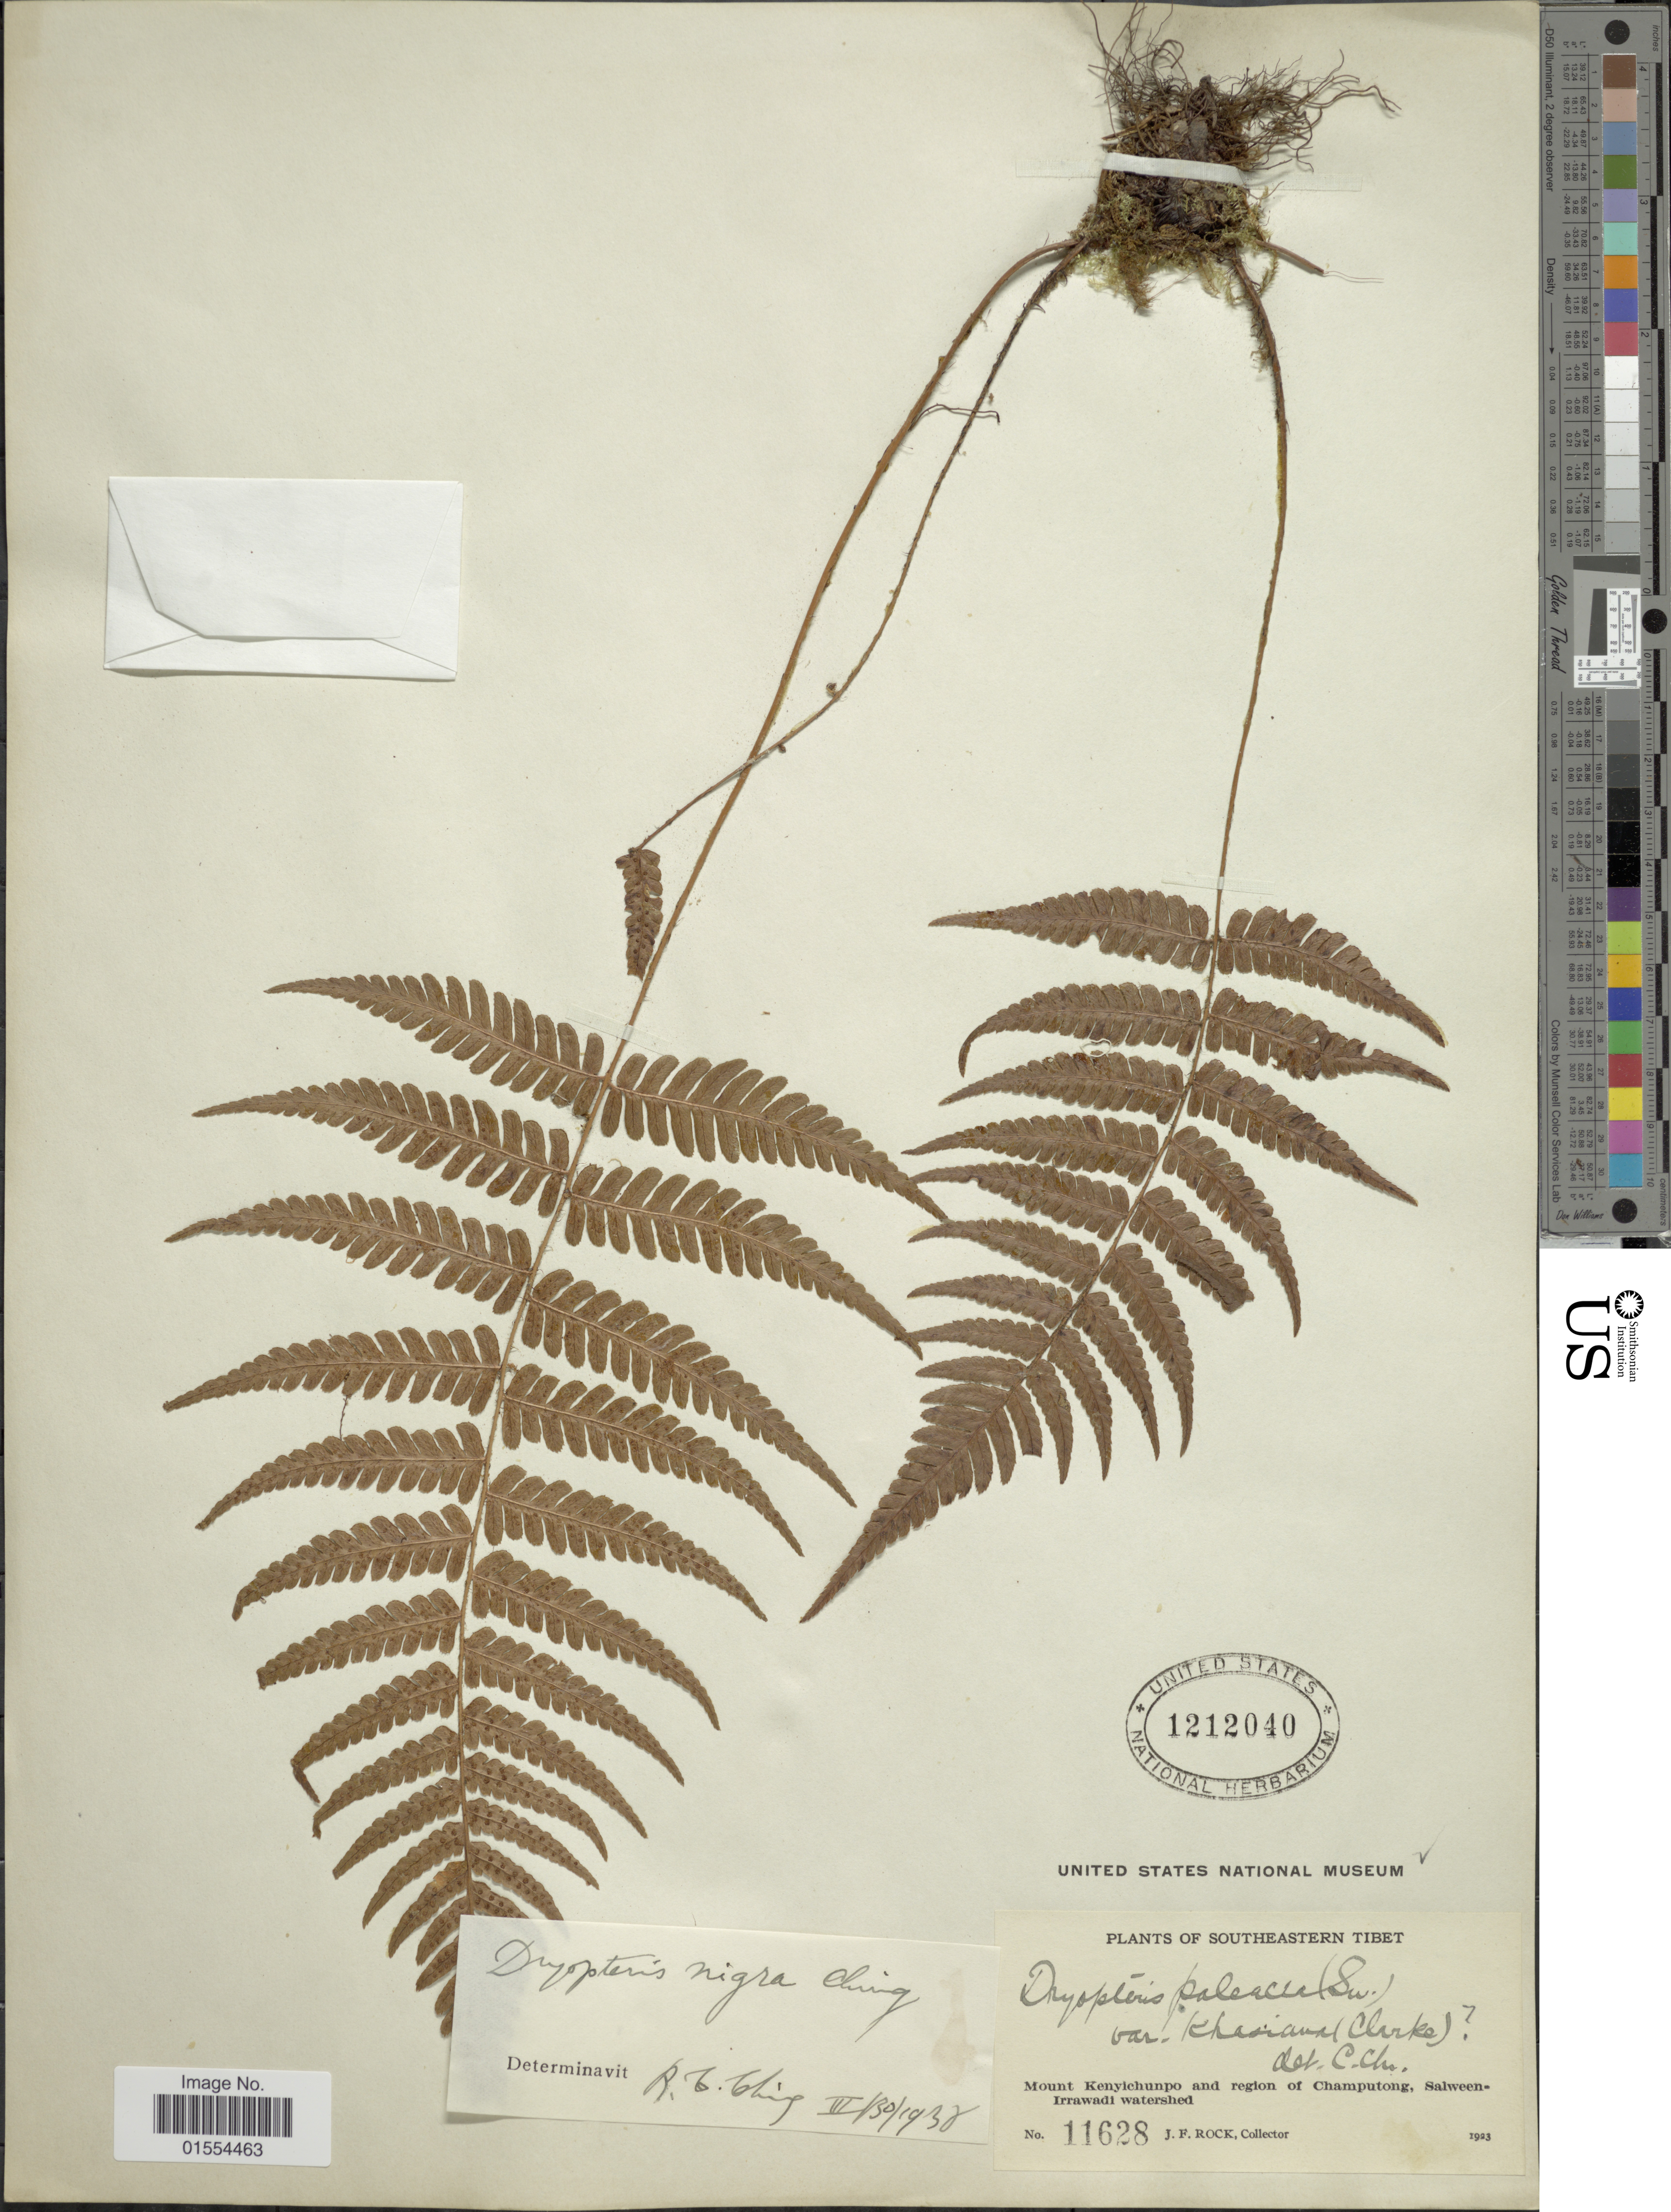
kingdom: Plantae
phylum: Tracheophyta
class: Polypodiopsida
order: Polypodiales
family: Dryopteridaceae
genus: Dryopteris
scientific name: Dryopteris nigra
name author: Ching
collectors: J. Rock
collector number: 11628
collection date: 1923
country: China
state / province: Xizang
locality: Southeastern Tibet, Mount Kenyichunpo and region of Champutong, Salween Irrawadi watershed.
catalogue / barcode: US 1212040